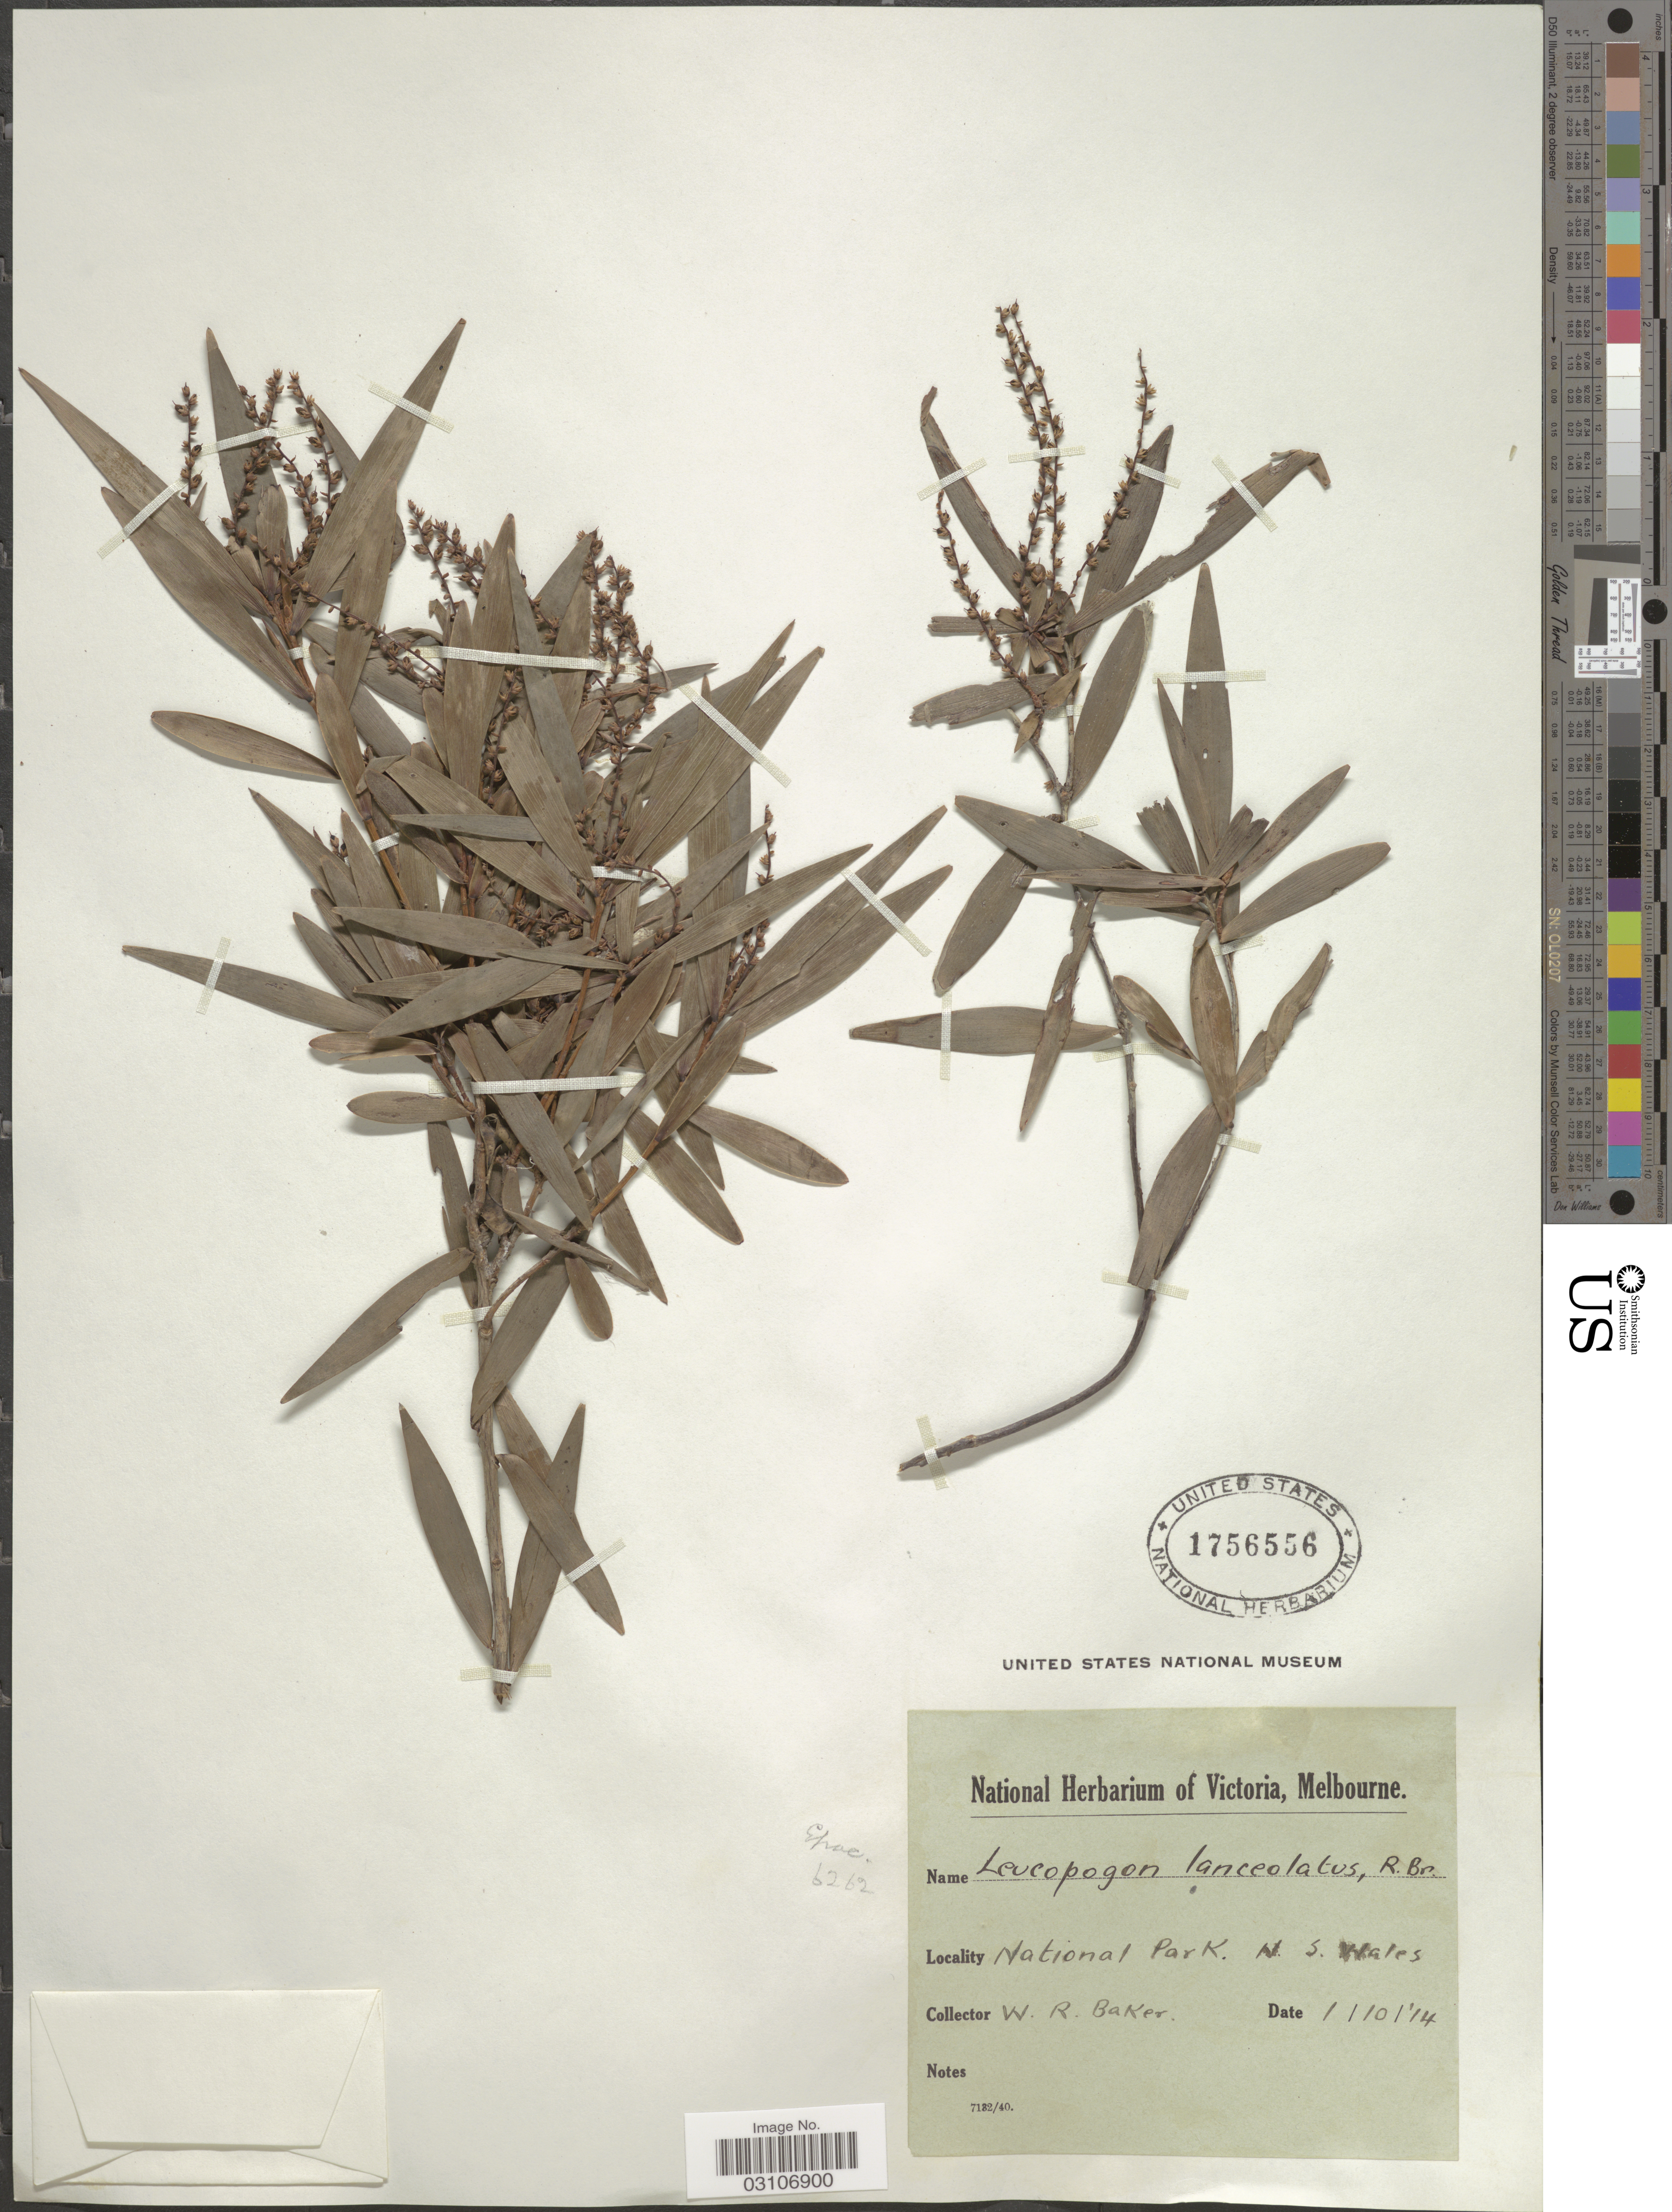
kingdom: Plantae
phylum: Tracheophyta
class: Magnoliopsida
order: Ericales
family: Ericaceae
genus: Leucopogon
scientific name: Leucopogon lanceolatus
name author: R. Br.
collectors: W. Baker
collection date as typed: Transcribed d/m/y: 1/10/14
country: Australia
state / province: New South Wales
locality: National Park. N. S. Wales.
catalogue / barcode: US 1756556